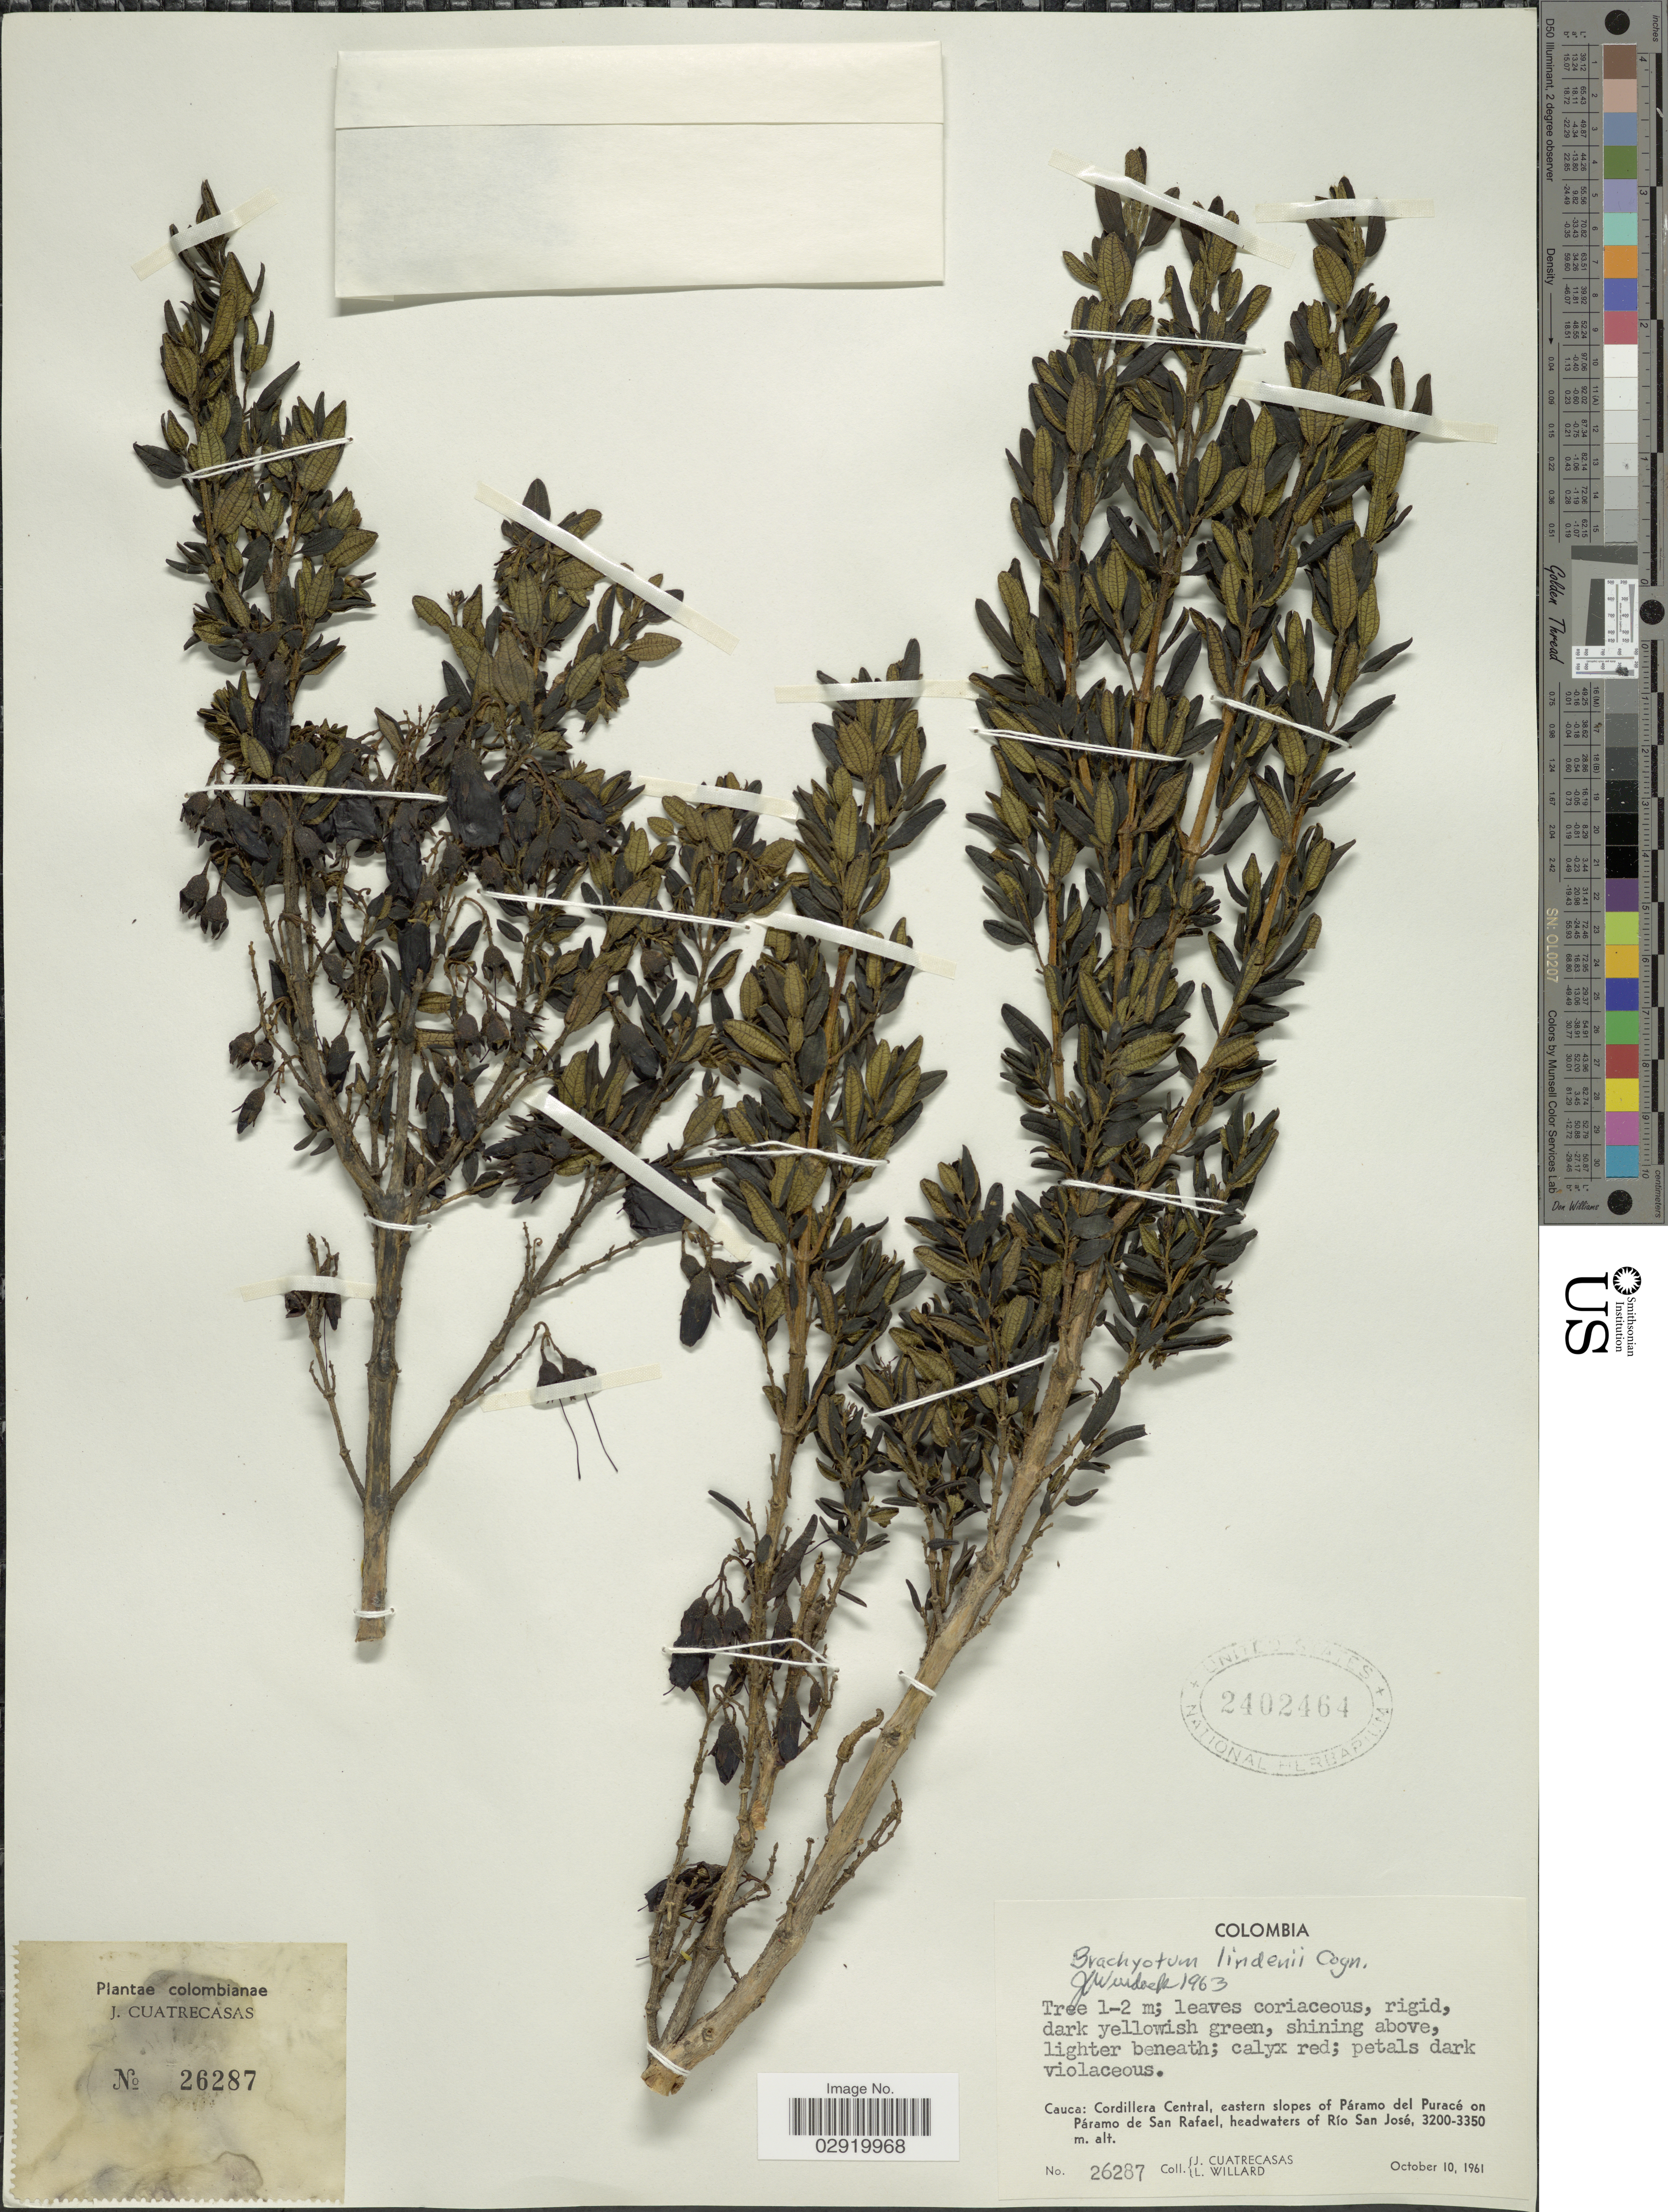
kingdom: Plantae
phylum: Tracheophyta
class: Magnoliopsida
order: Myrtales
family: Melastomataceae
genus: Brachyotum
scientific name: Brachyotum lindenii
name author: Cogn.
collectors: J. Cuatrecasas & L. Willard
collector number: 26287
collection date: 1961-10-10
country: Colombia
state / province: Cauca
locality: Cordillera Central, eastern slopes of Páramo del Puracé on Páramo de San Rafael, headwaters of Río San José.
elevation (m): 3200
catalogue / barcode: US 2402464